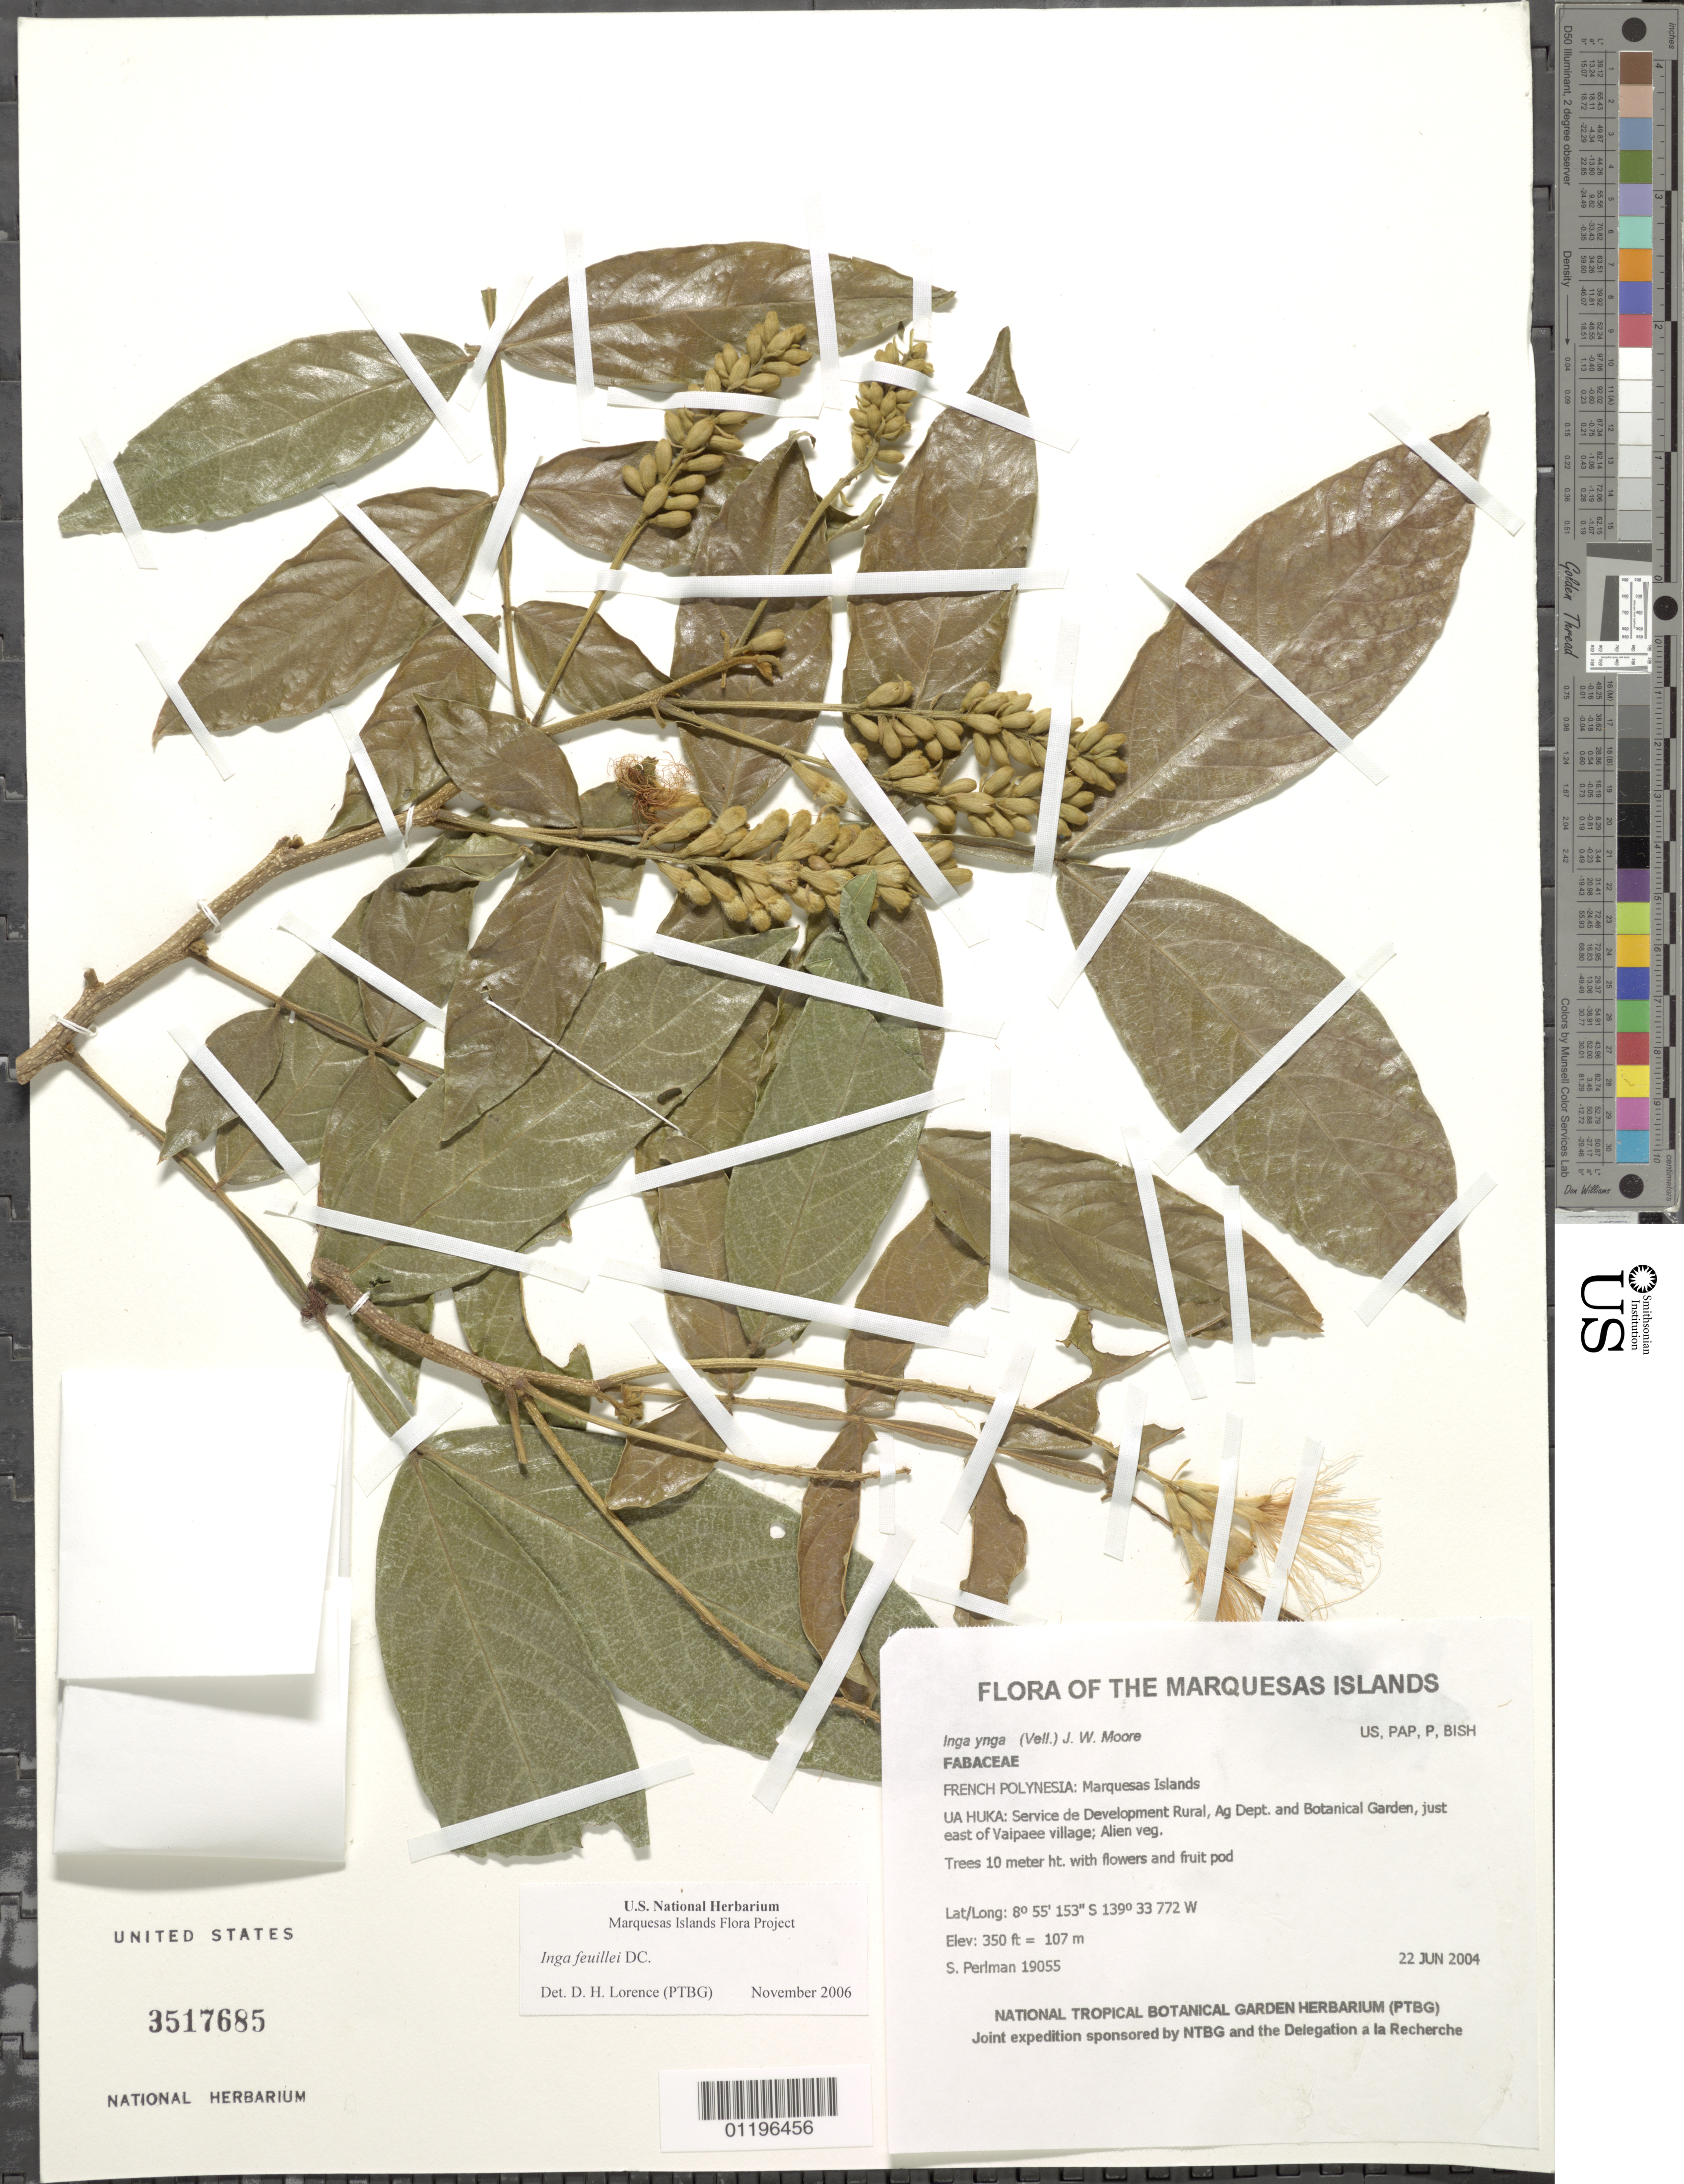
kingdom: Plantae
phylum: Tracheophyta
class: Magnoliopsida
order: Fabales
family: Fabaceae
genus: Inga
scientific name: Inga feuillei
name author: DC.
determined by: Lorence, David H., (PTBG), National Tropical Botanical Garden (UNITED STATES)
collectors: S. P. Perlman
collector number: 19055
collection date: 2004-06-22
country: French Polynesia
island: Ua Huka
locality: Service de Development Rural, Ag Dept. and Botanical Garden, just east of Vaipaee village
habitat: Alien veg.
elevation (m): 107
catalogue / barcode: US 3517685